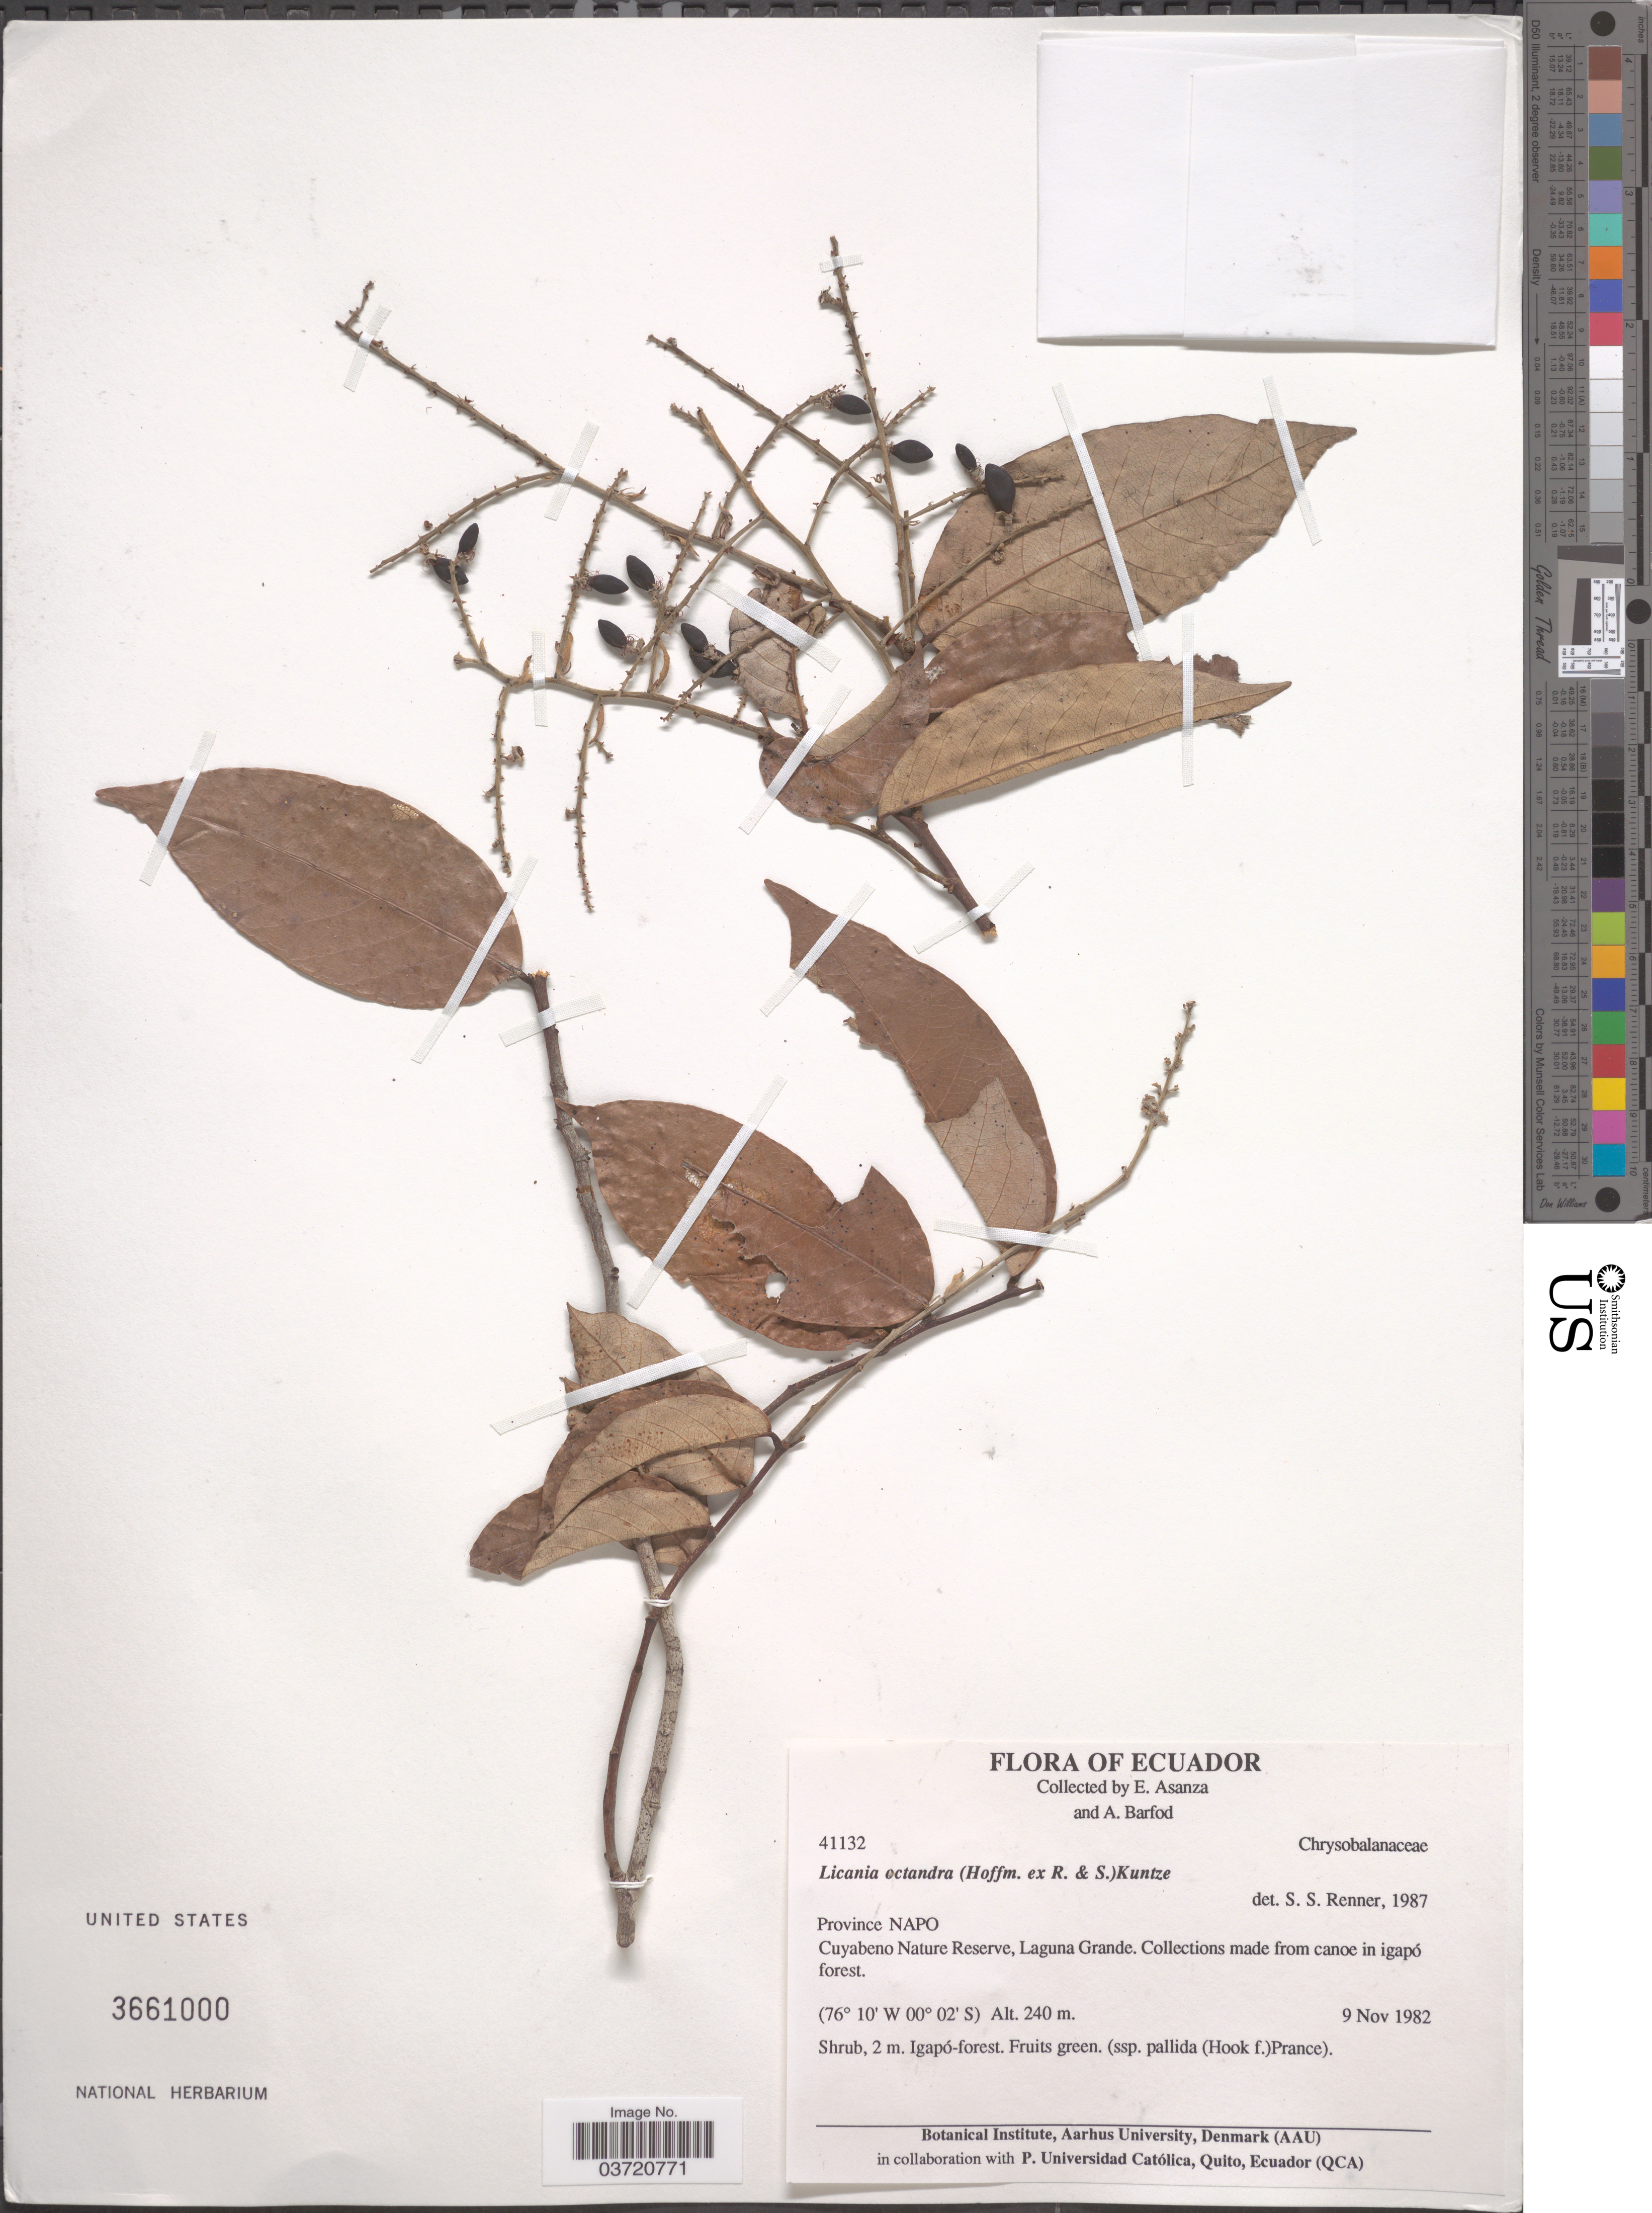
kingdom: Plantae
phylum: Tracheophyta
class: Magnoliopsida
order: Malpighiales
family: Chrysobalanaceae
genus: Leptobalanus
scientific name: Leptobalanus octandrus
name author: (Hoffmanns. ex Schult.) Sothers & Prance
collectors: E. Asanza & A. Barfod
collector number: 41132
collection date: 1982-11-09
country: Ecuador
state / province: Napo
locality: Cuyabeno Nature Reserve, Laguna Grande.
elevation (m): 240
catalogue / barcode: US 3661000